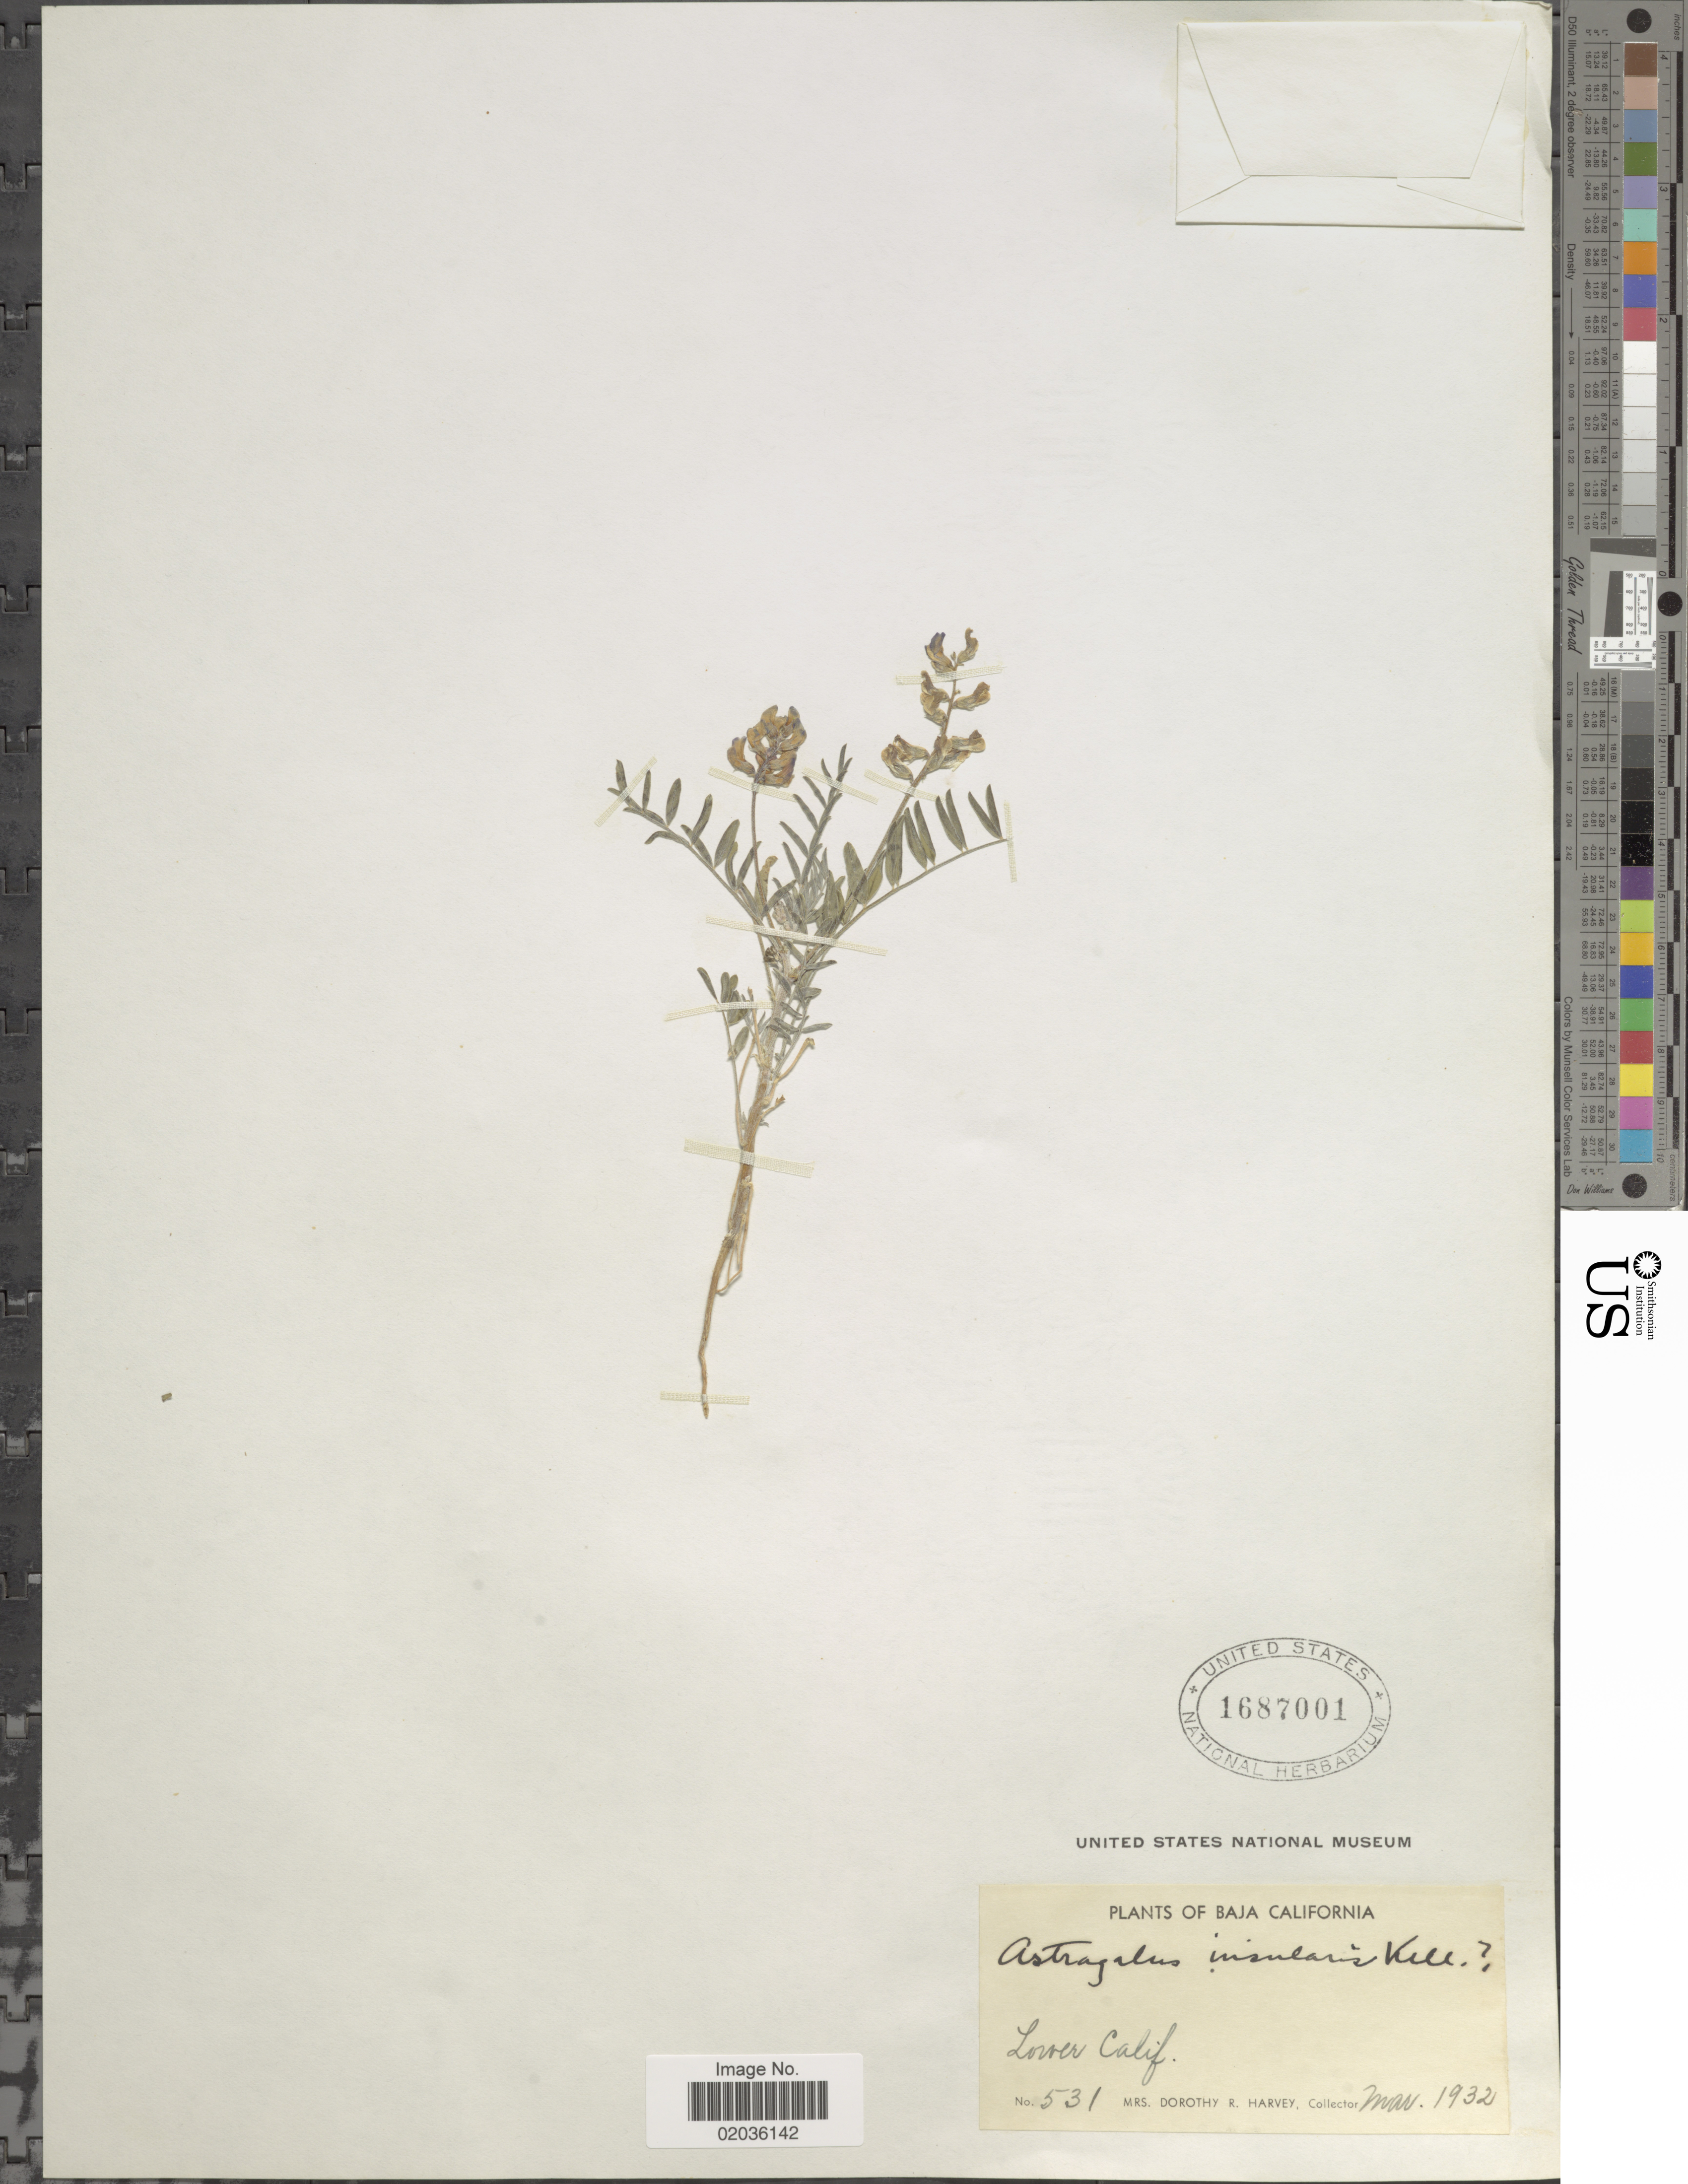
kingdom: Plantae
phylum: Tracheophyta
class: Magnoliopsida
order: Fabales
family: Fabaceae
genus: Astragalus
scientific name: Astragalus insularis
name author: Kellogg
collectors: D. R. Harvey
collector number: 531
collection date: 1932-03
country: Mexico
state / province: Baja California Norte / Baja California Sur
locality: Lower Calif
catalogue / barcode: US 1687001